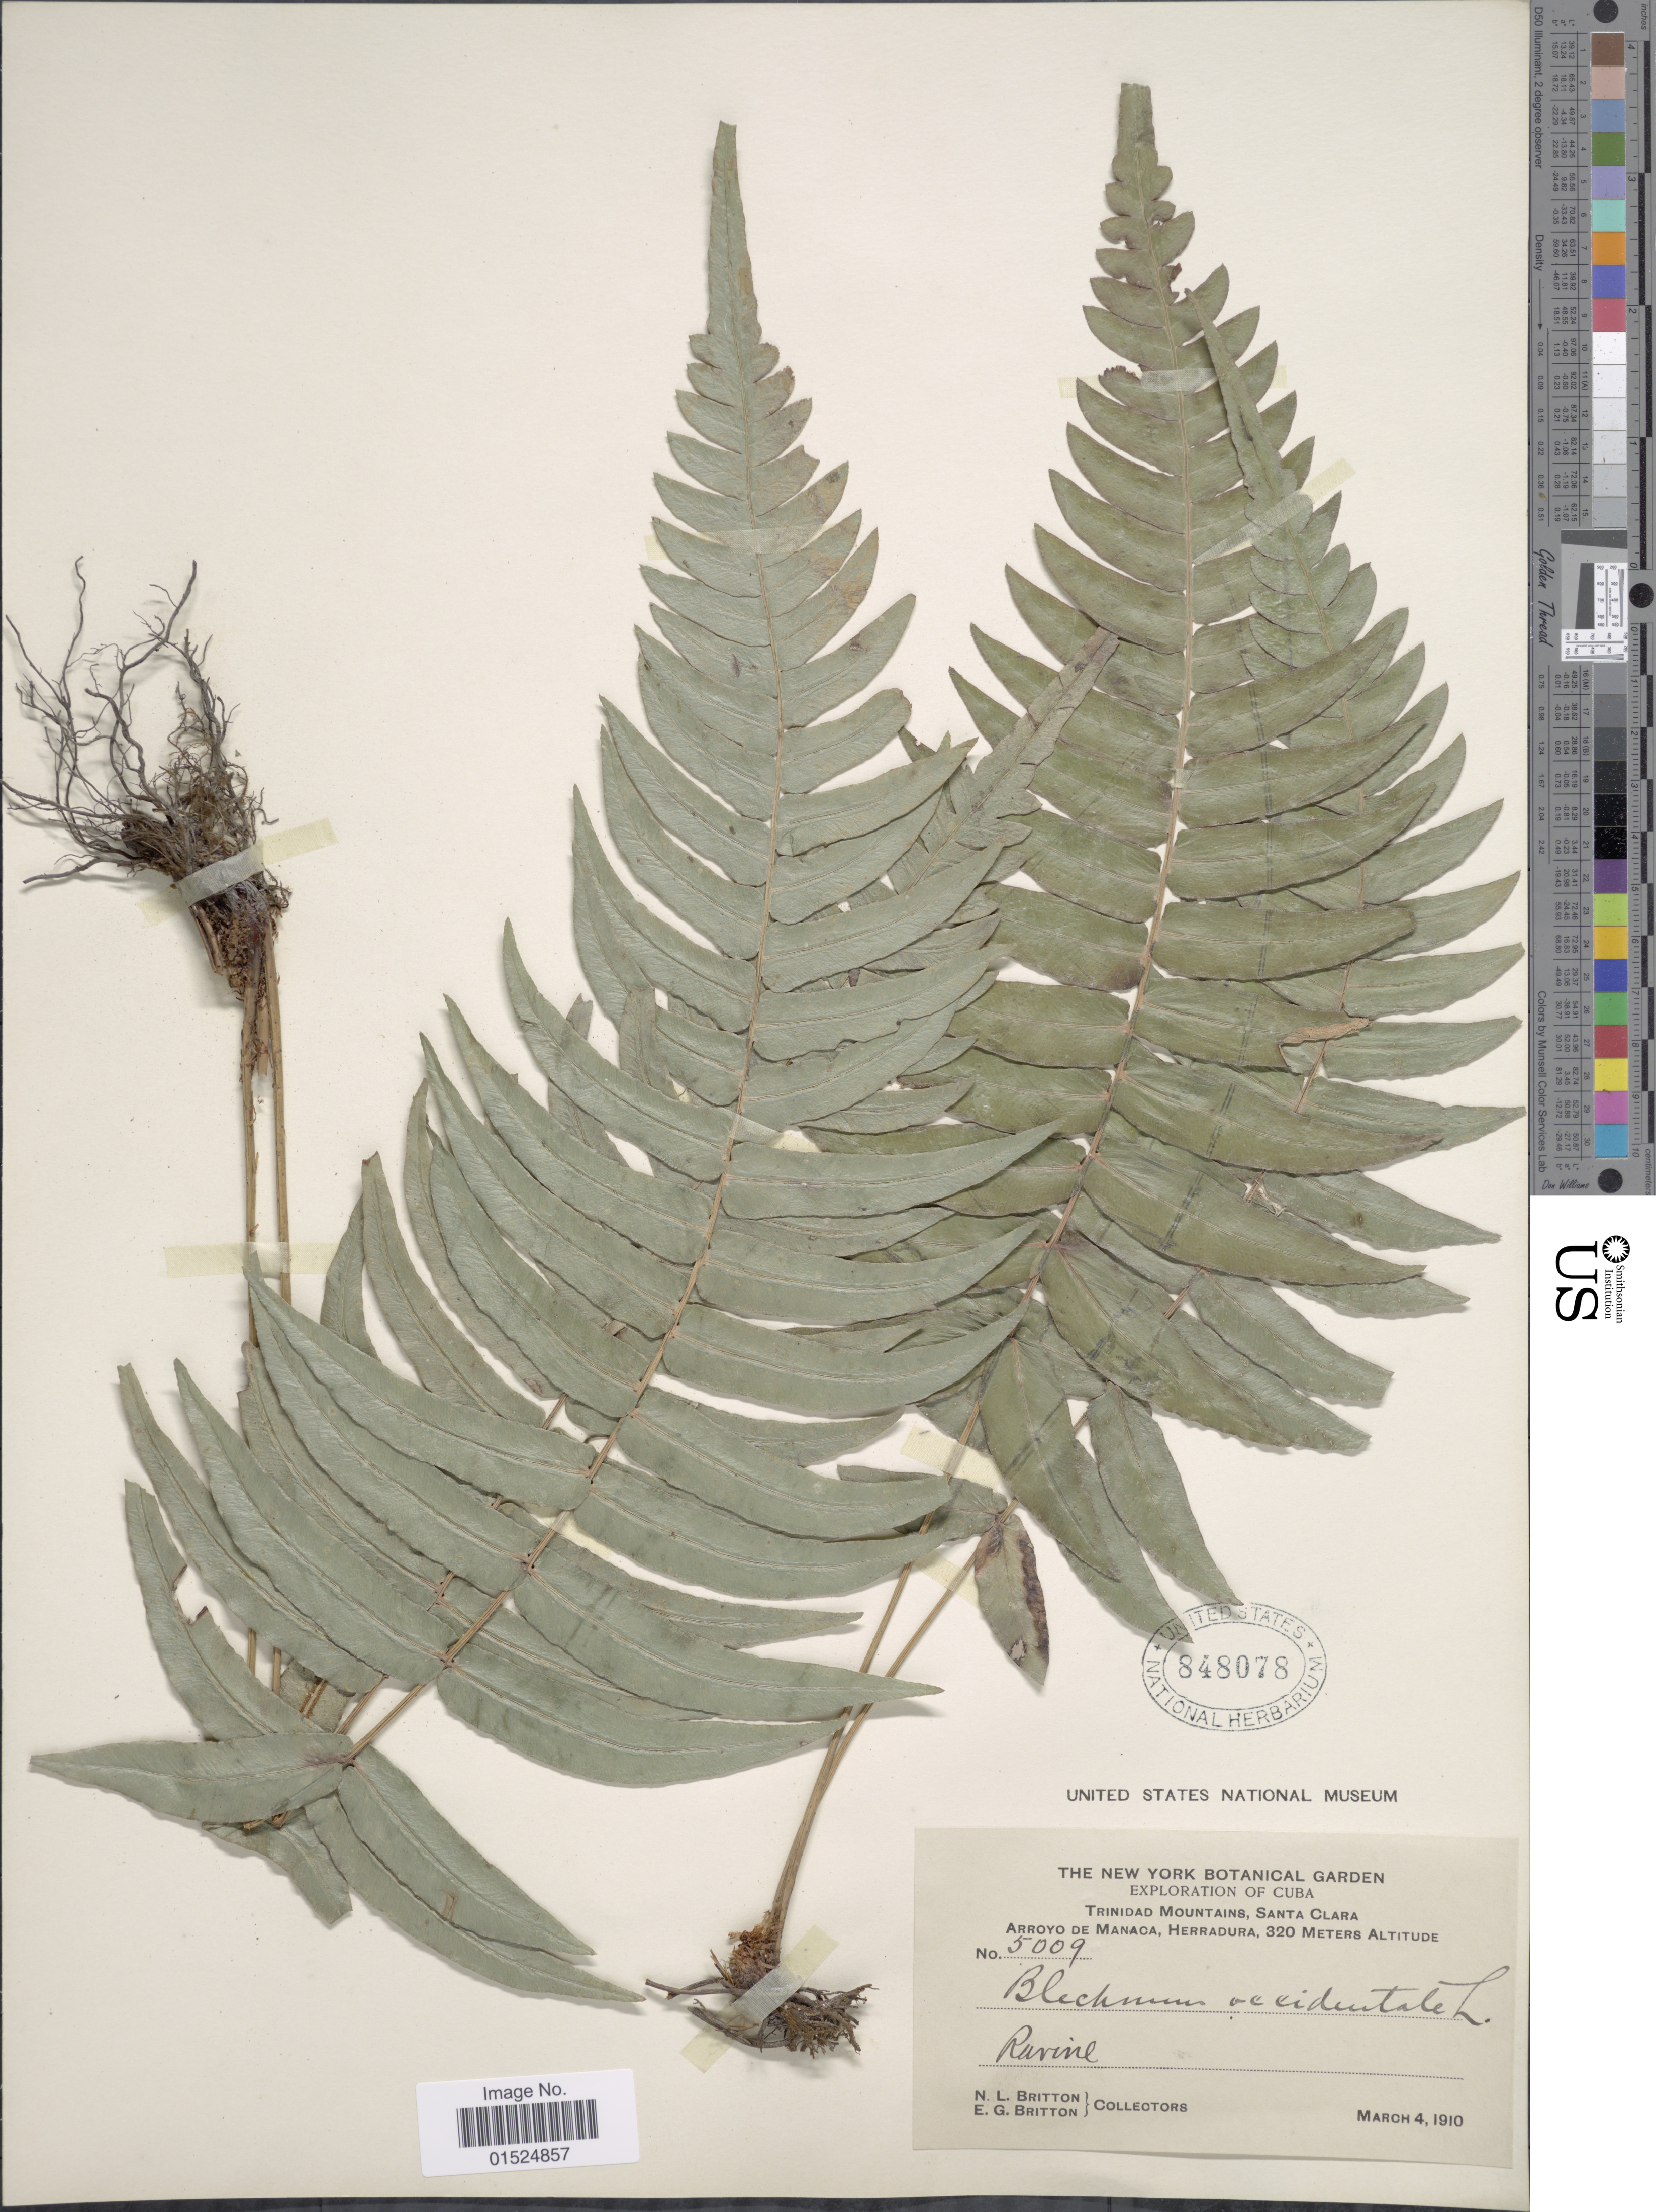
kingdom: Plantae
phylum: Tracheophyta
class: Polypodiopsida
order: Polypodiales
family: Blechnaceae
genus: Blechnum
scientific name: Blechnum occidentale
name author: L.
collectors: N. Britton & E. G. Britton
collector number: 5009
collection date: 1910-03-04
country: Cuba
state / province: Las Villas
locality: Trinidad Mountains, Santa Clara, Arroyo de Manaca, Herradura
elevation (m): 320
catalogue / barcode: US 848078